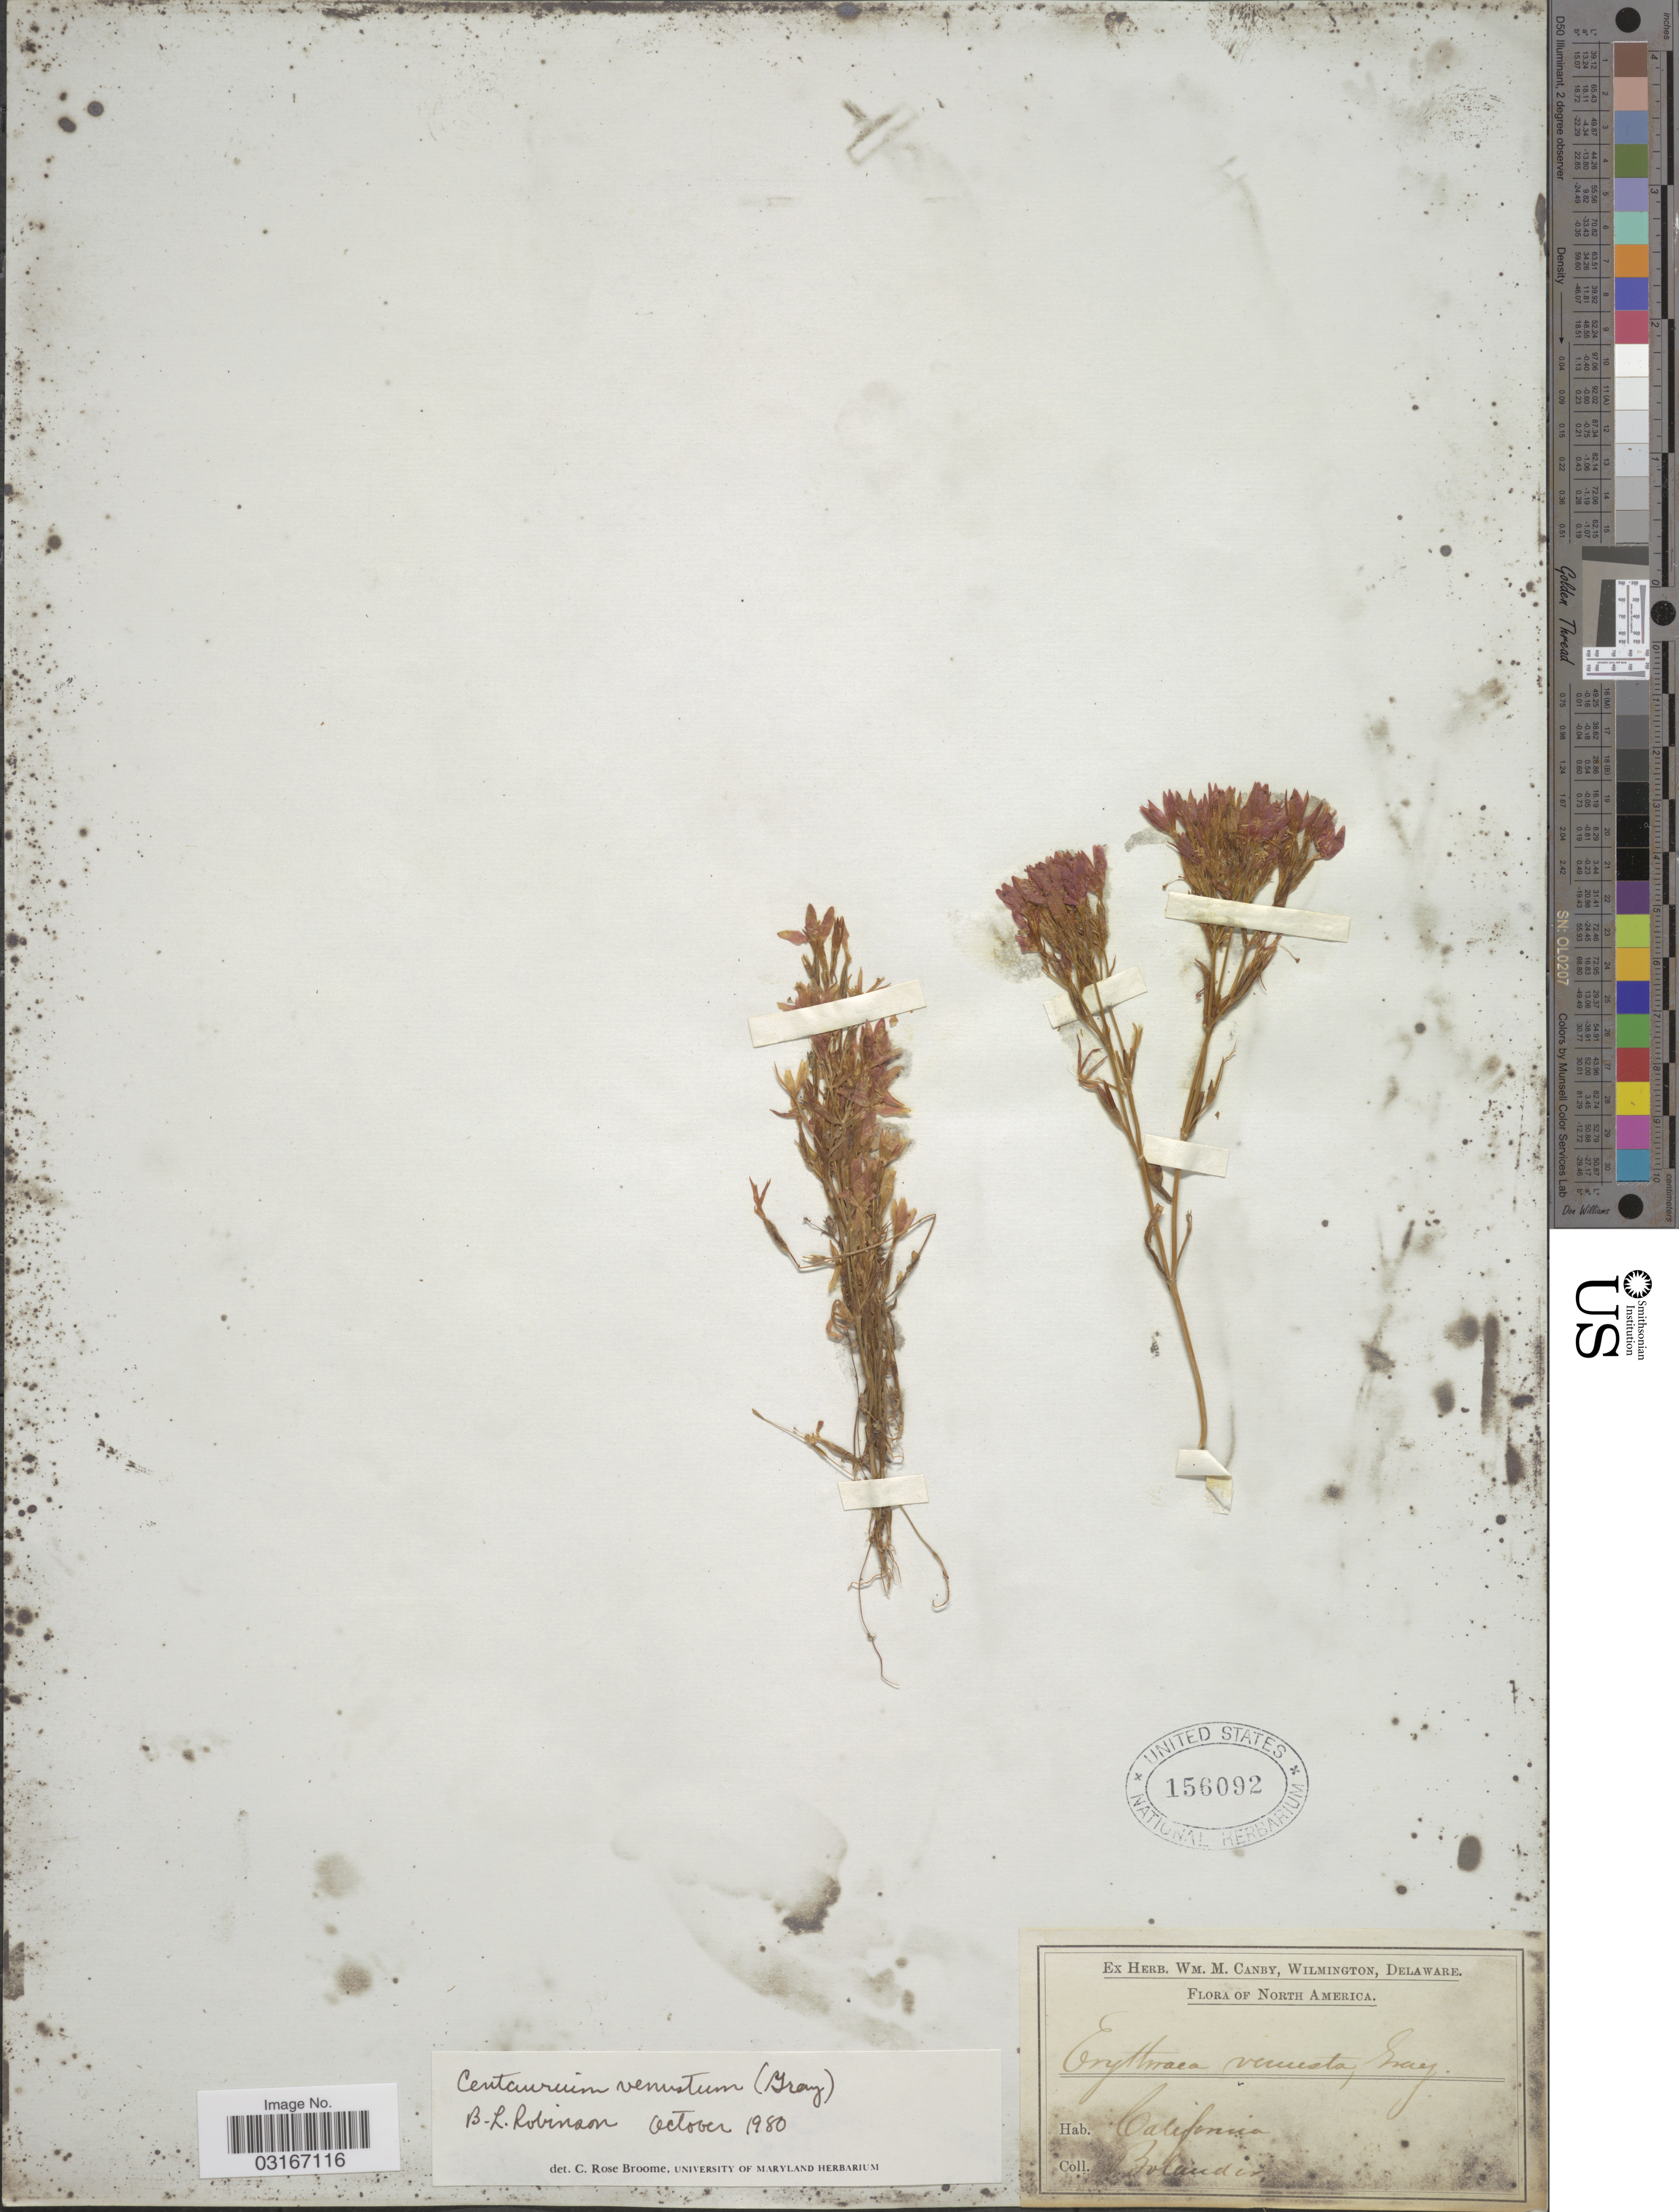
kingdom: Plantae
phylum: Tracheophyta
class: Magnoliopsida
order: Gentianales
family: Gentianaceae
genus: Centaurium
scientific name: Centaurium venustum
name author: (A. Gray) B.L. Rob.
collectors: -. Bolander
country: United States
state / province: California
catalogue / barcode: US 156092